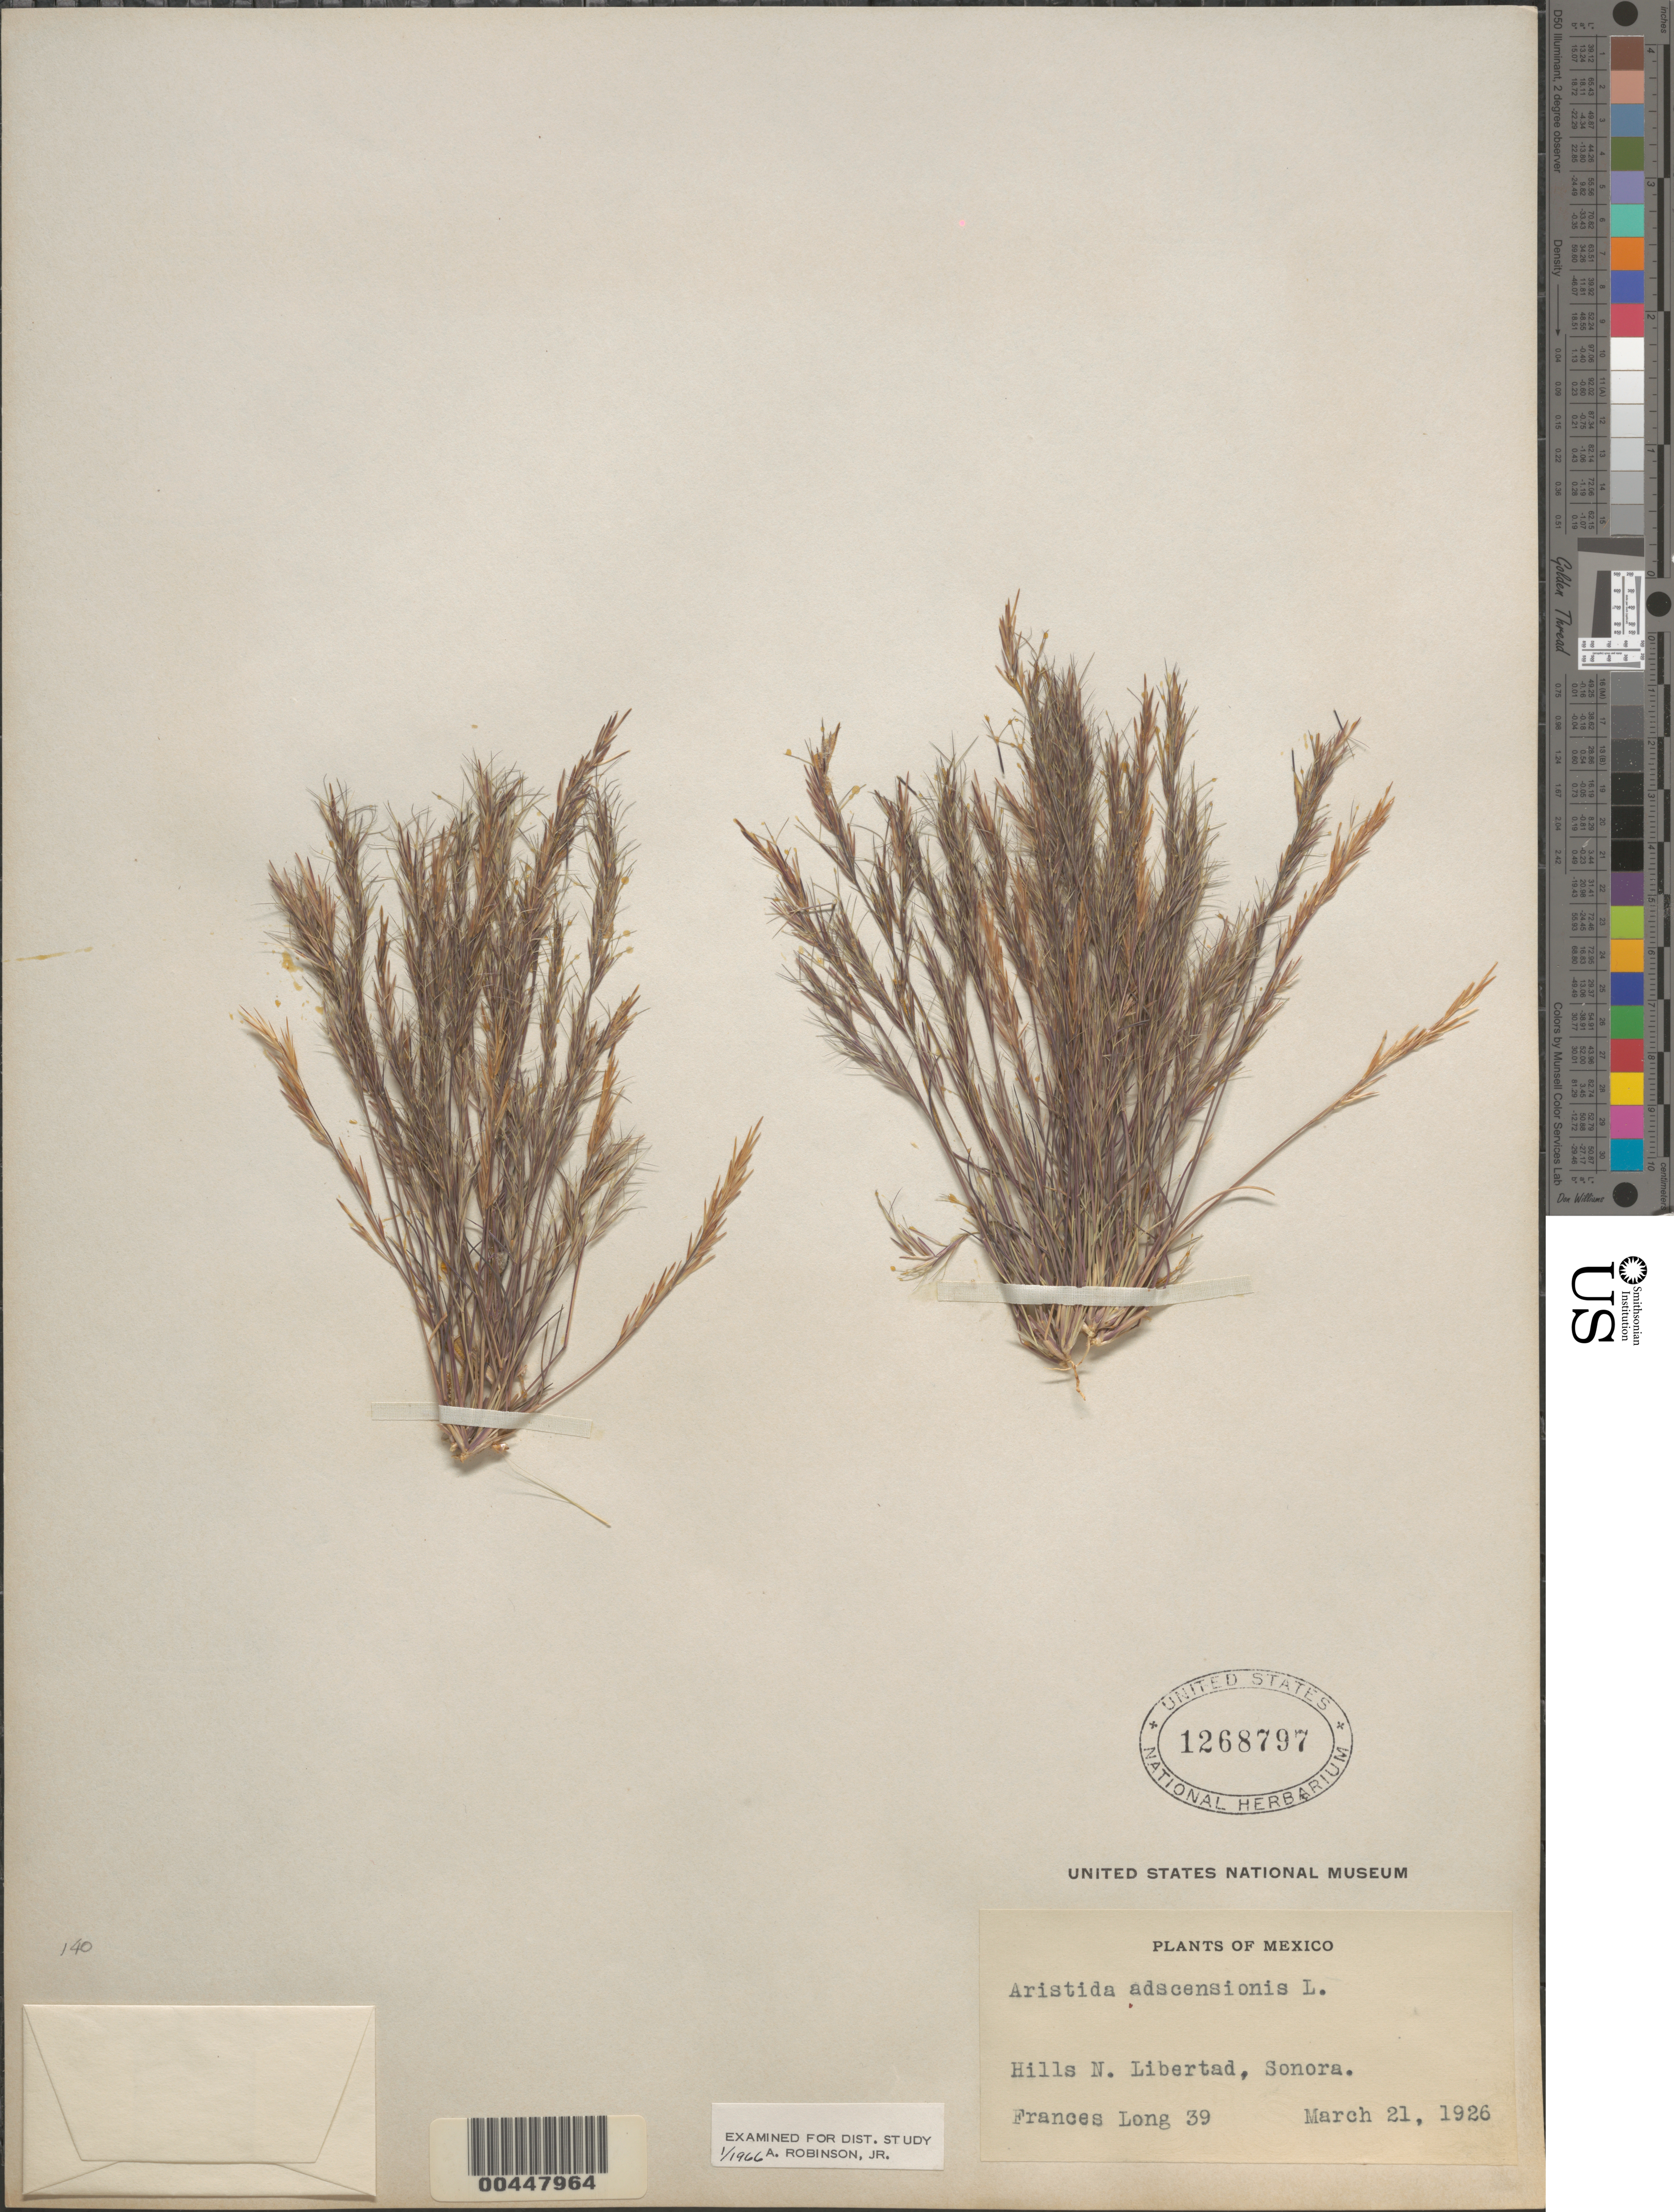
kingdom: Plantae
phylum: Tracheophyta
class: Liliopsida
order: Poales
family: Poaceae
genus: Aristida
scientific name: Aristida adscensionis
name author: L.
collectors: F. Long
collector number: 39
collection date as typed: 21 Mar 1926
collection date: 1926-03-21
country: Mexico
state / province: Sonora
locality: Hills N Libertad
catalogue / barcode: US 1268797